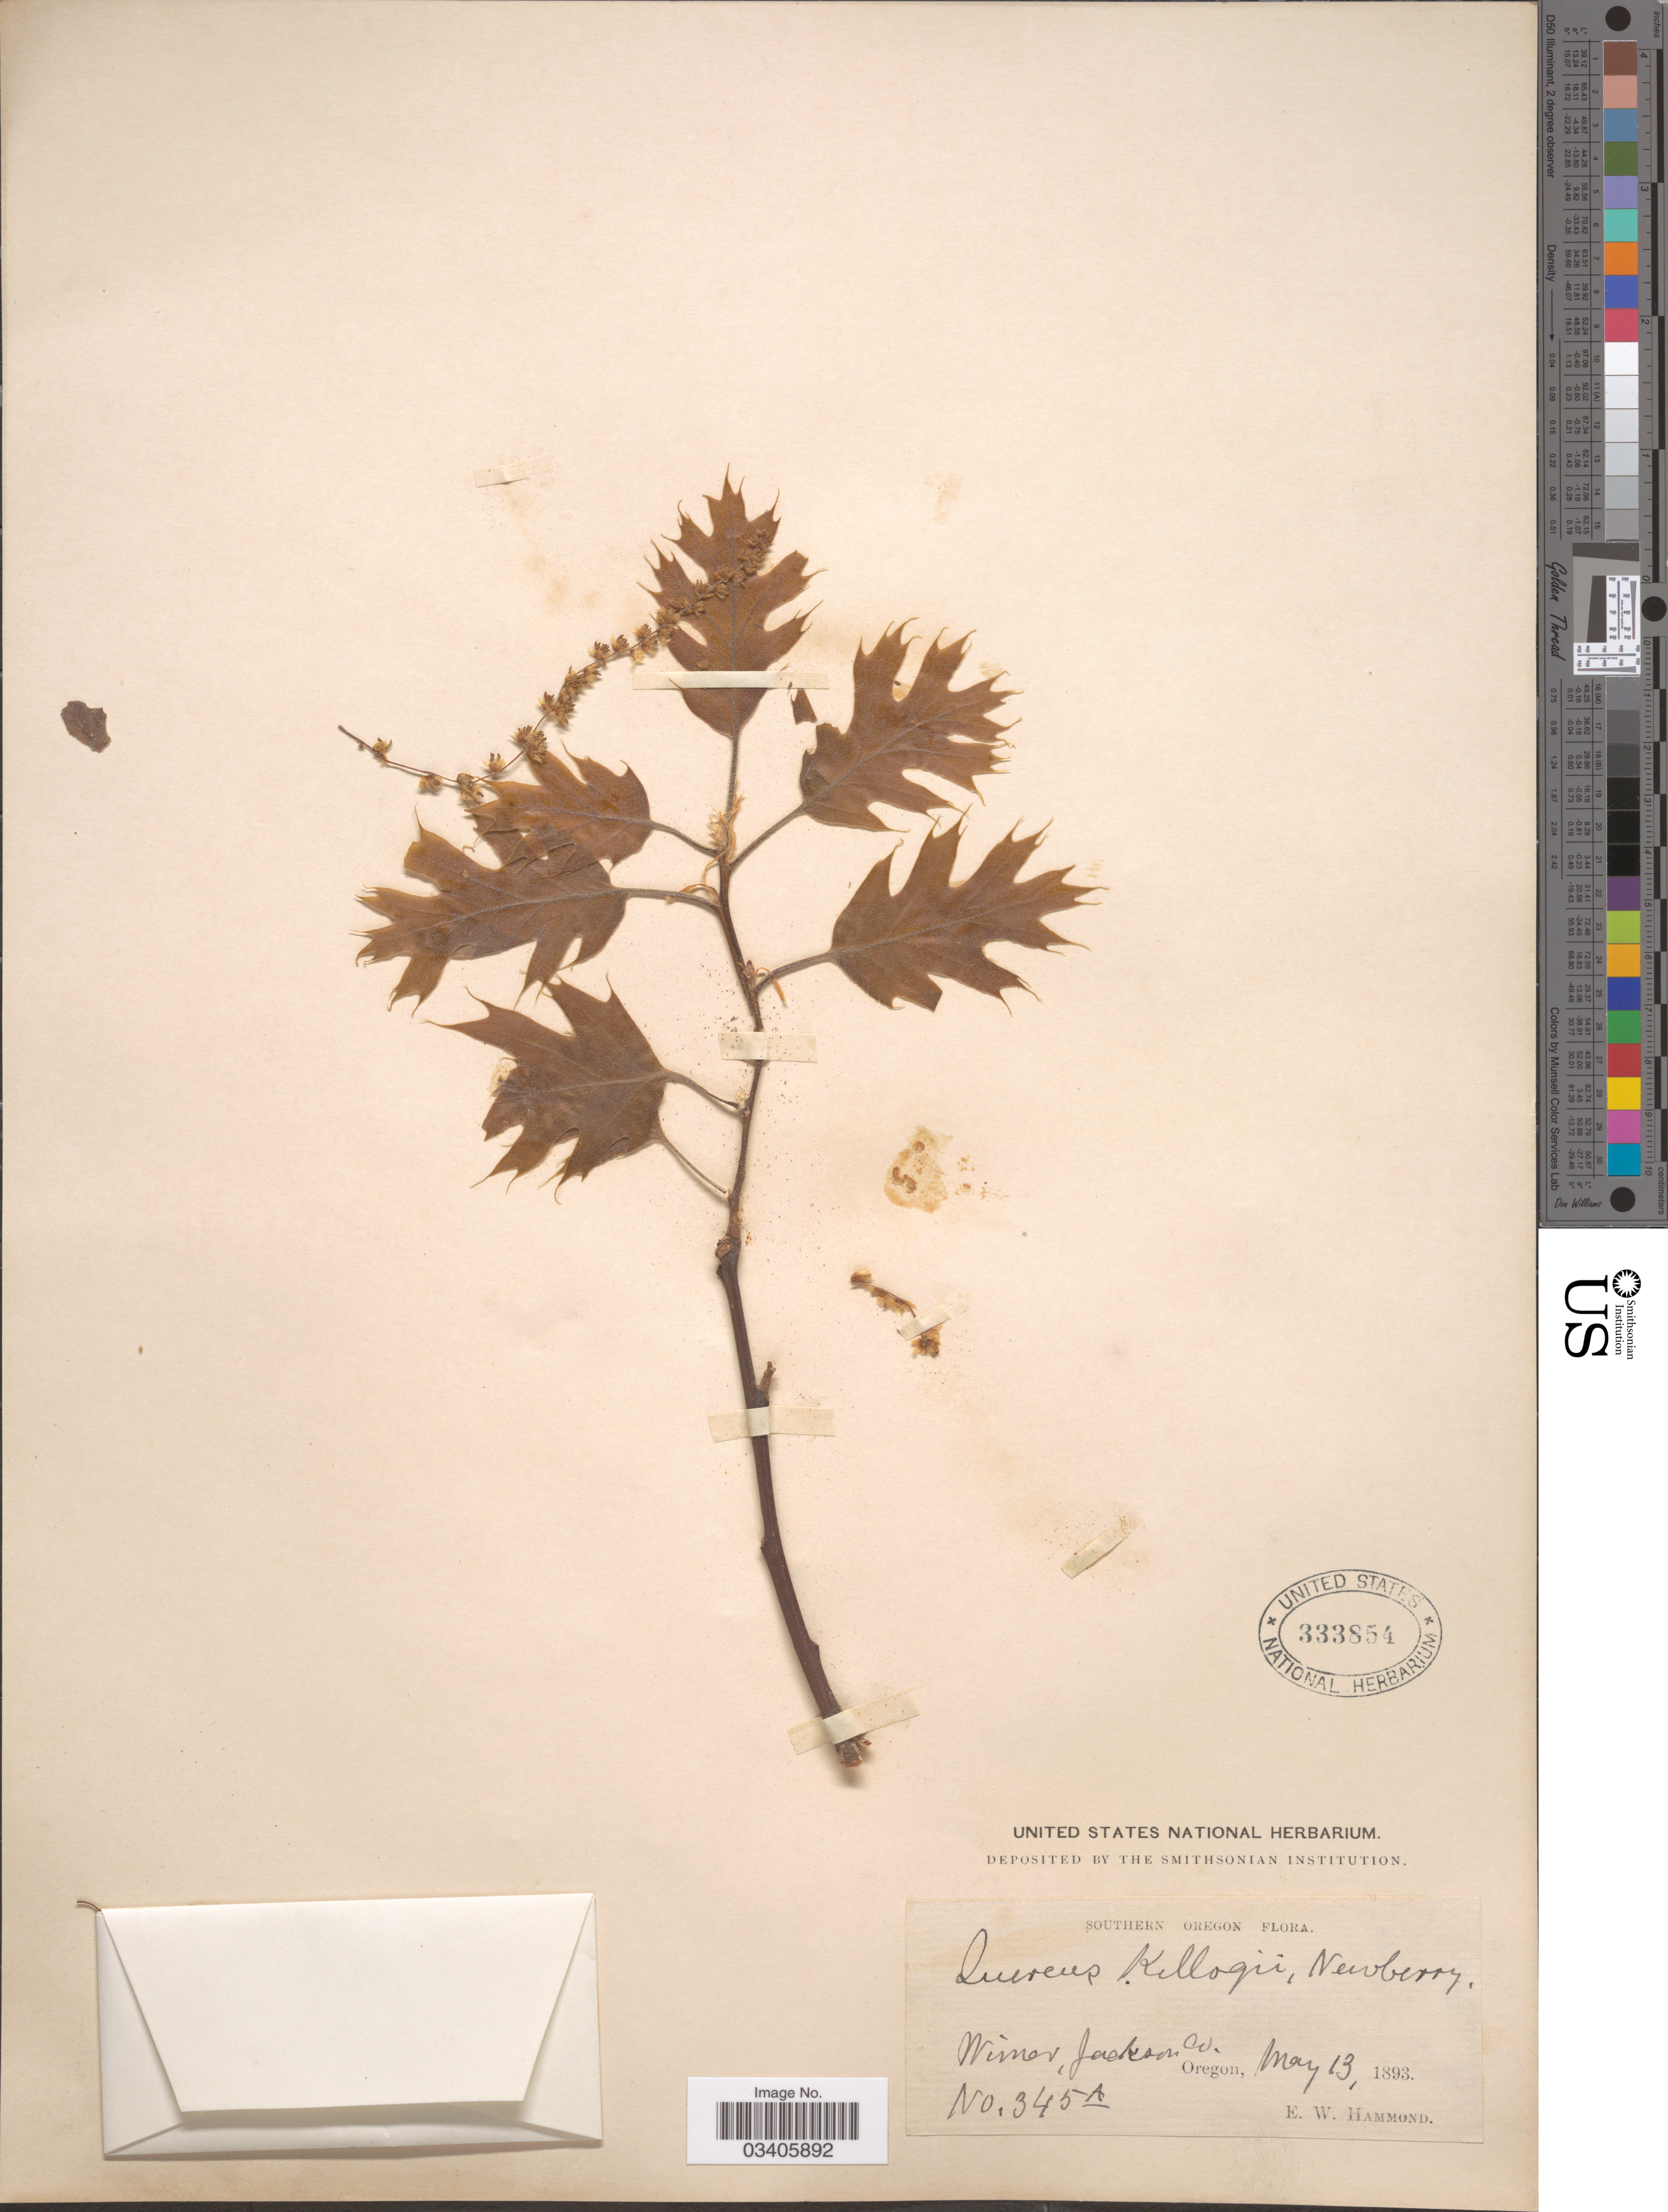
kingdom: Plantae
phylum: Tracheophyta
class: Magnoliopsida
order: Fagales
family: Fagaceae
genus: Quercus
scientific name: Quercus kelloggii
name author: Newb.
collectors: E. Hammond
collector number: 345A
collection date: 1893-05-13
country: United States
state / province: Oregon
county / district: Jackson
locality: Southern Oregon. Wimer Jackson Co.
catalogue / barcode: US 333854